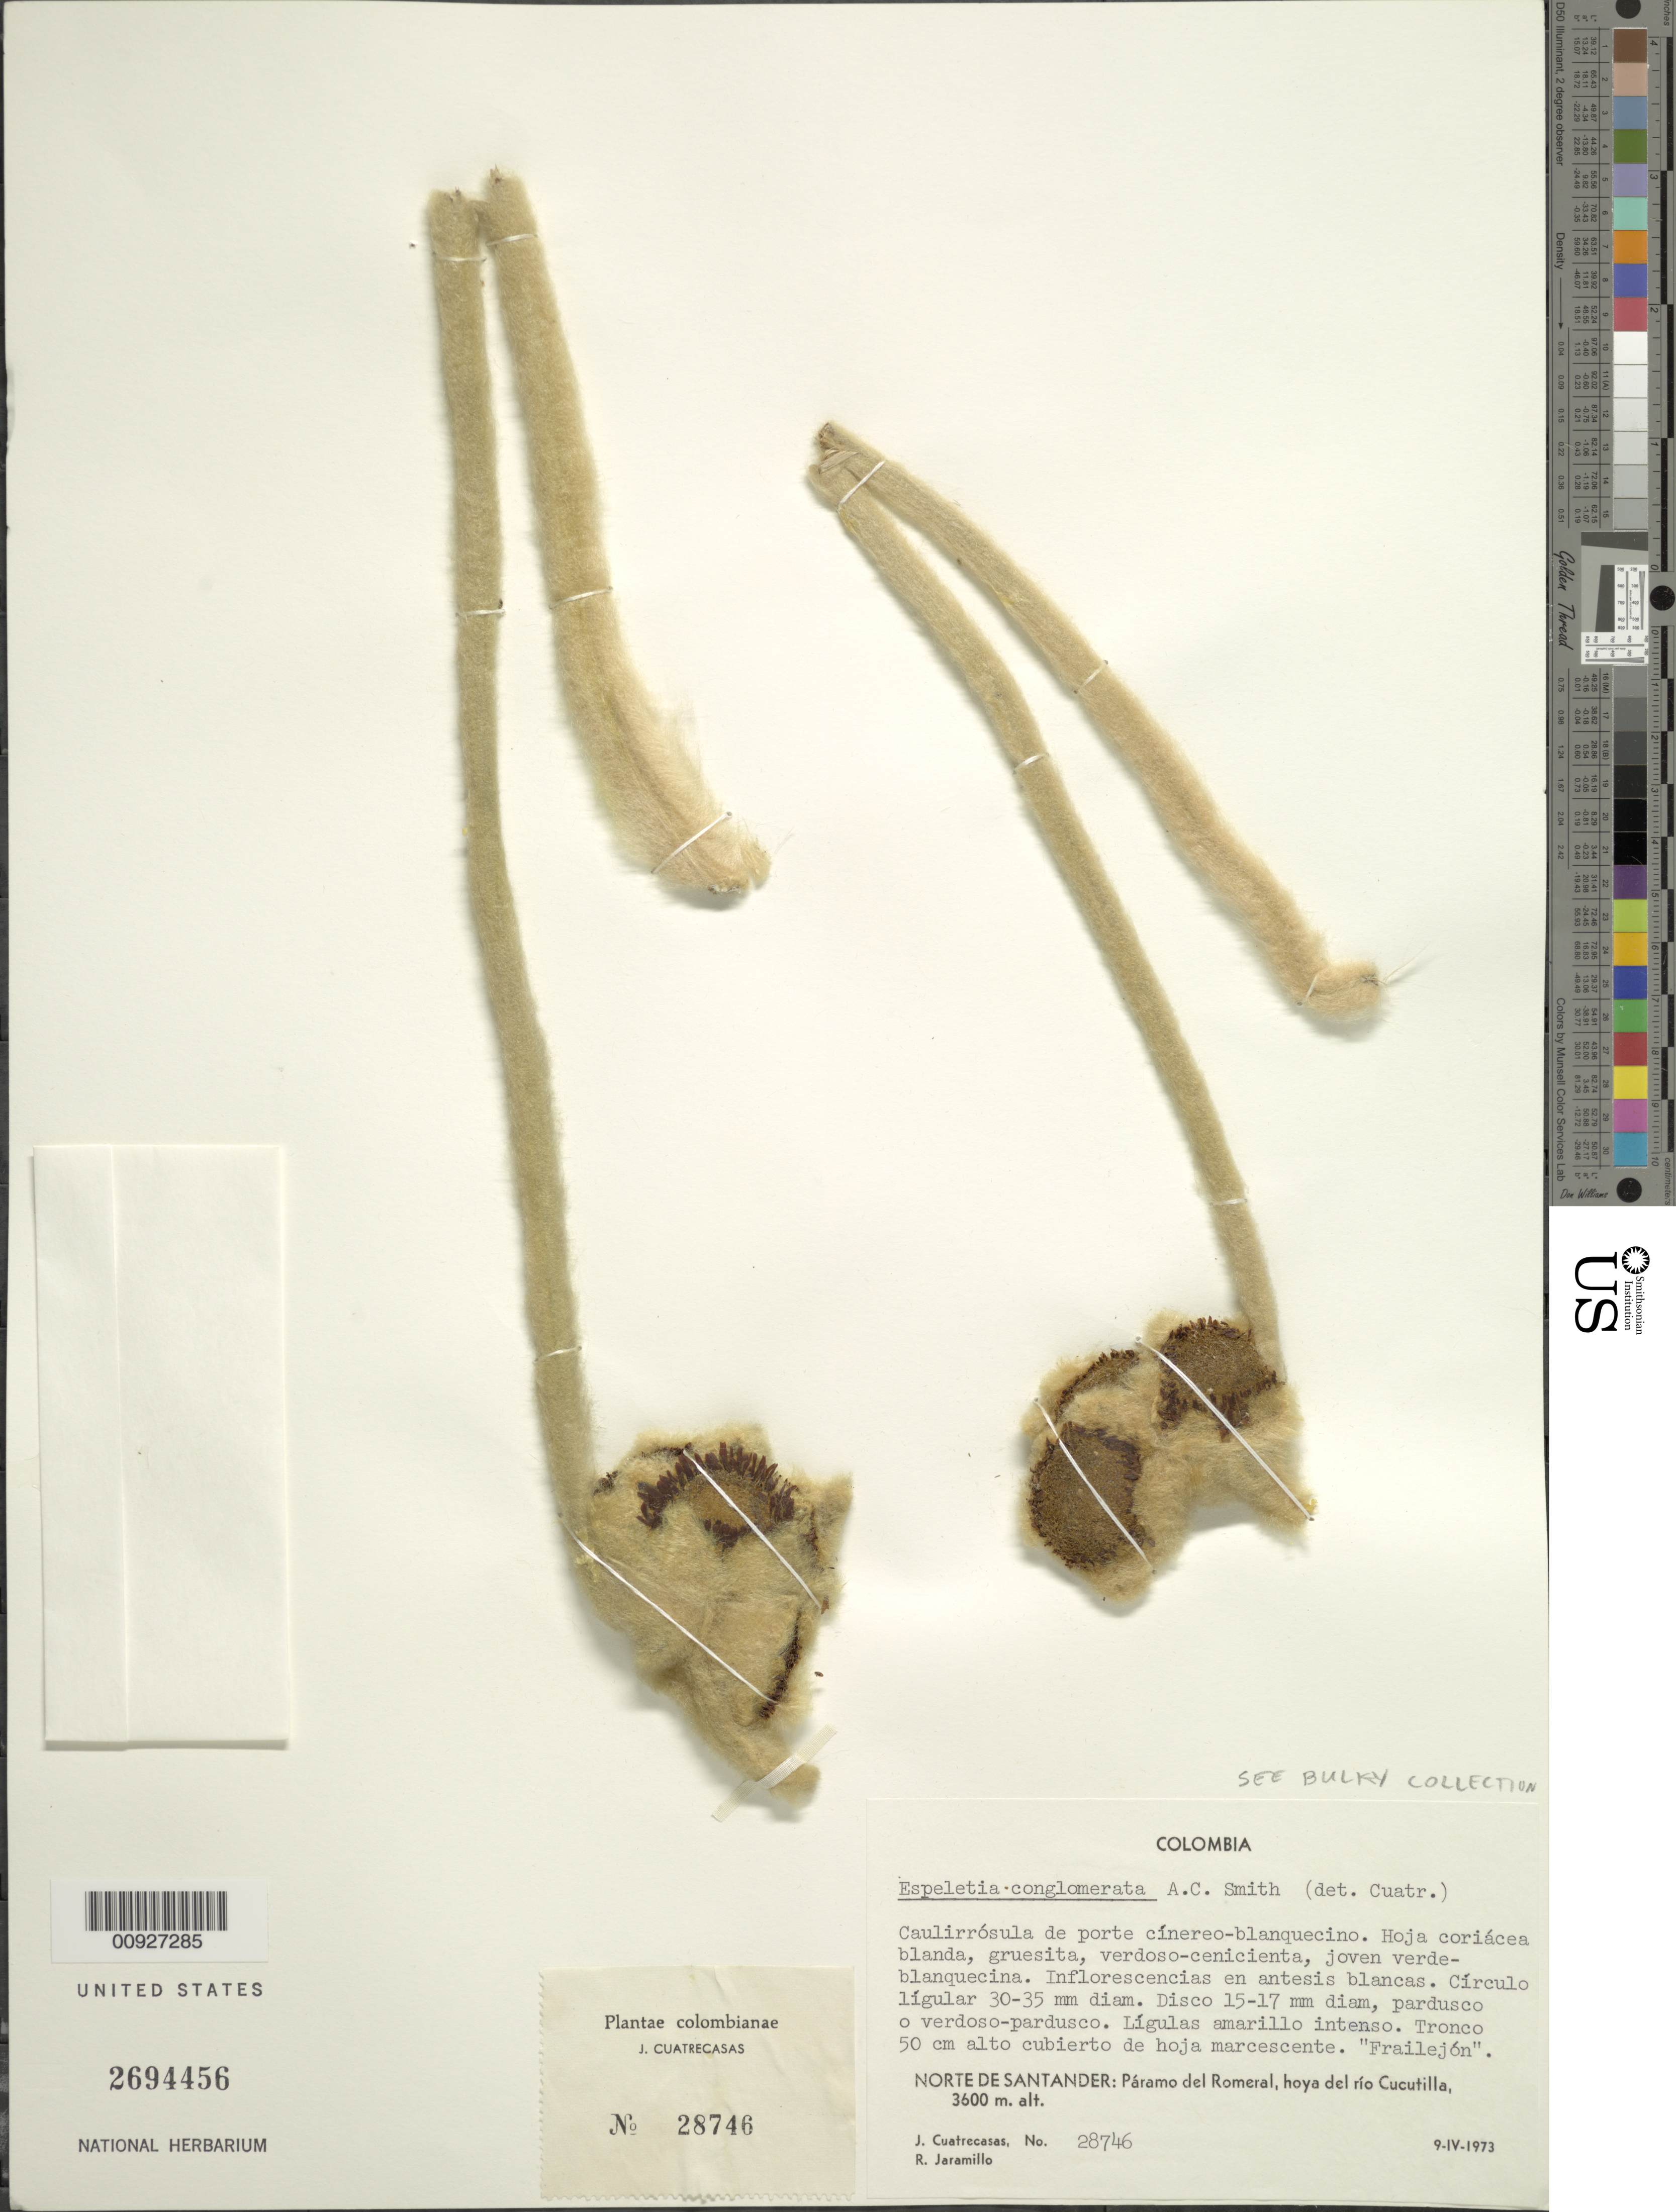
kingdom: Plantae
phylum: Tracheophyta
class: Magnoliopsida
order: Asterales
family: Asteraceae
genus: Espeletia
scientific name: Espeletia conglomerata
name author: A.C. Sm.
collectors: J. Cuatrecasas & R. Jaramillo M.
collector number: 28746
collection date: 1973-04-09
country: Colombia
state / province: Norte de Santander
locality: P. del Romeral. P. del Romeral, hoya del río Cucutilla.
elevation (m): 3600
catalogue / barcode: US 2694456